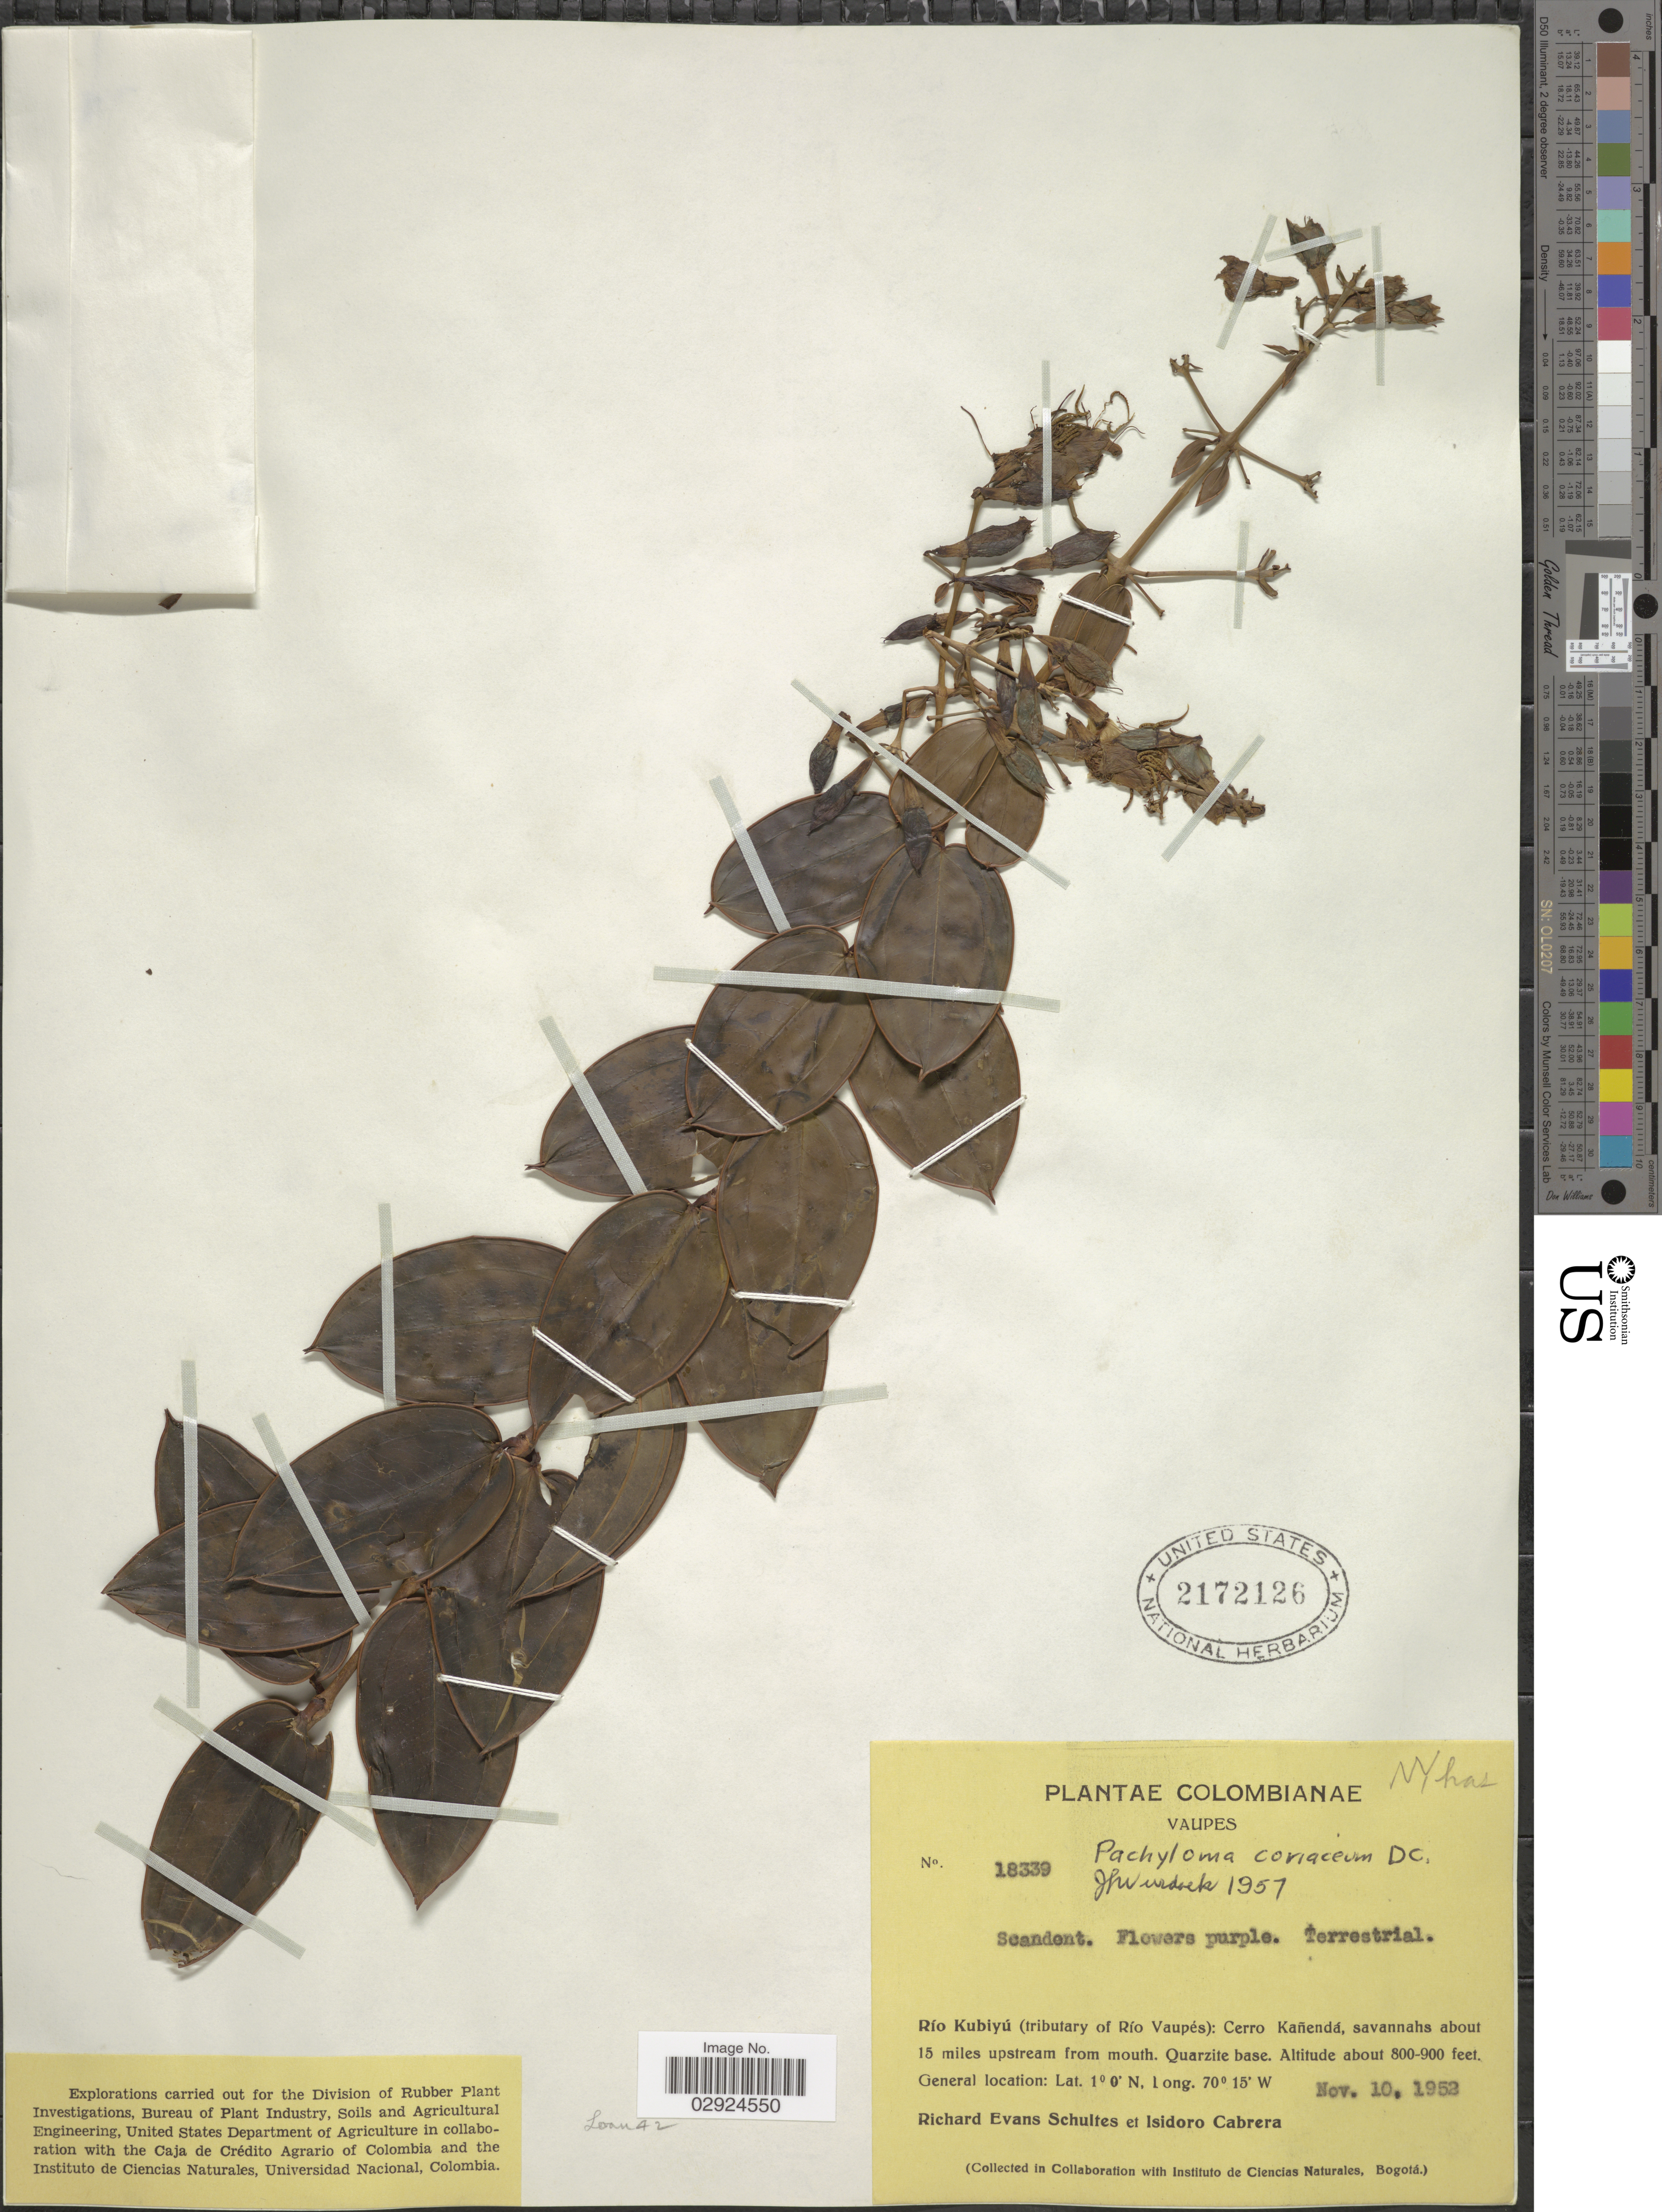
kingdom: Plantae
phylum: Tracheophyta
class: Magnoliopsida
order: Myrtales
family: Melastomataceae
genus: Pachyloma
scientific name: Pachyloma coriaceum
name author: DC.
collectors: R. E. Schultes & I. Cabrera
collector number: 18339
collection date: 1952-11-10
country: Colombia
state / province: Vaupés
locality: Río Kubiyú (tributary of Río Vaupés): Cerro Kañendá, savannahs about 15 miles upstream from mouth. Quarzite base.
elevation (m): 244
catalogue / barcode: US 2172126